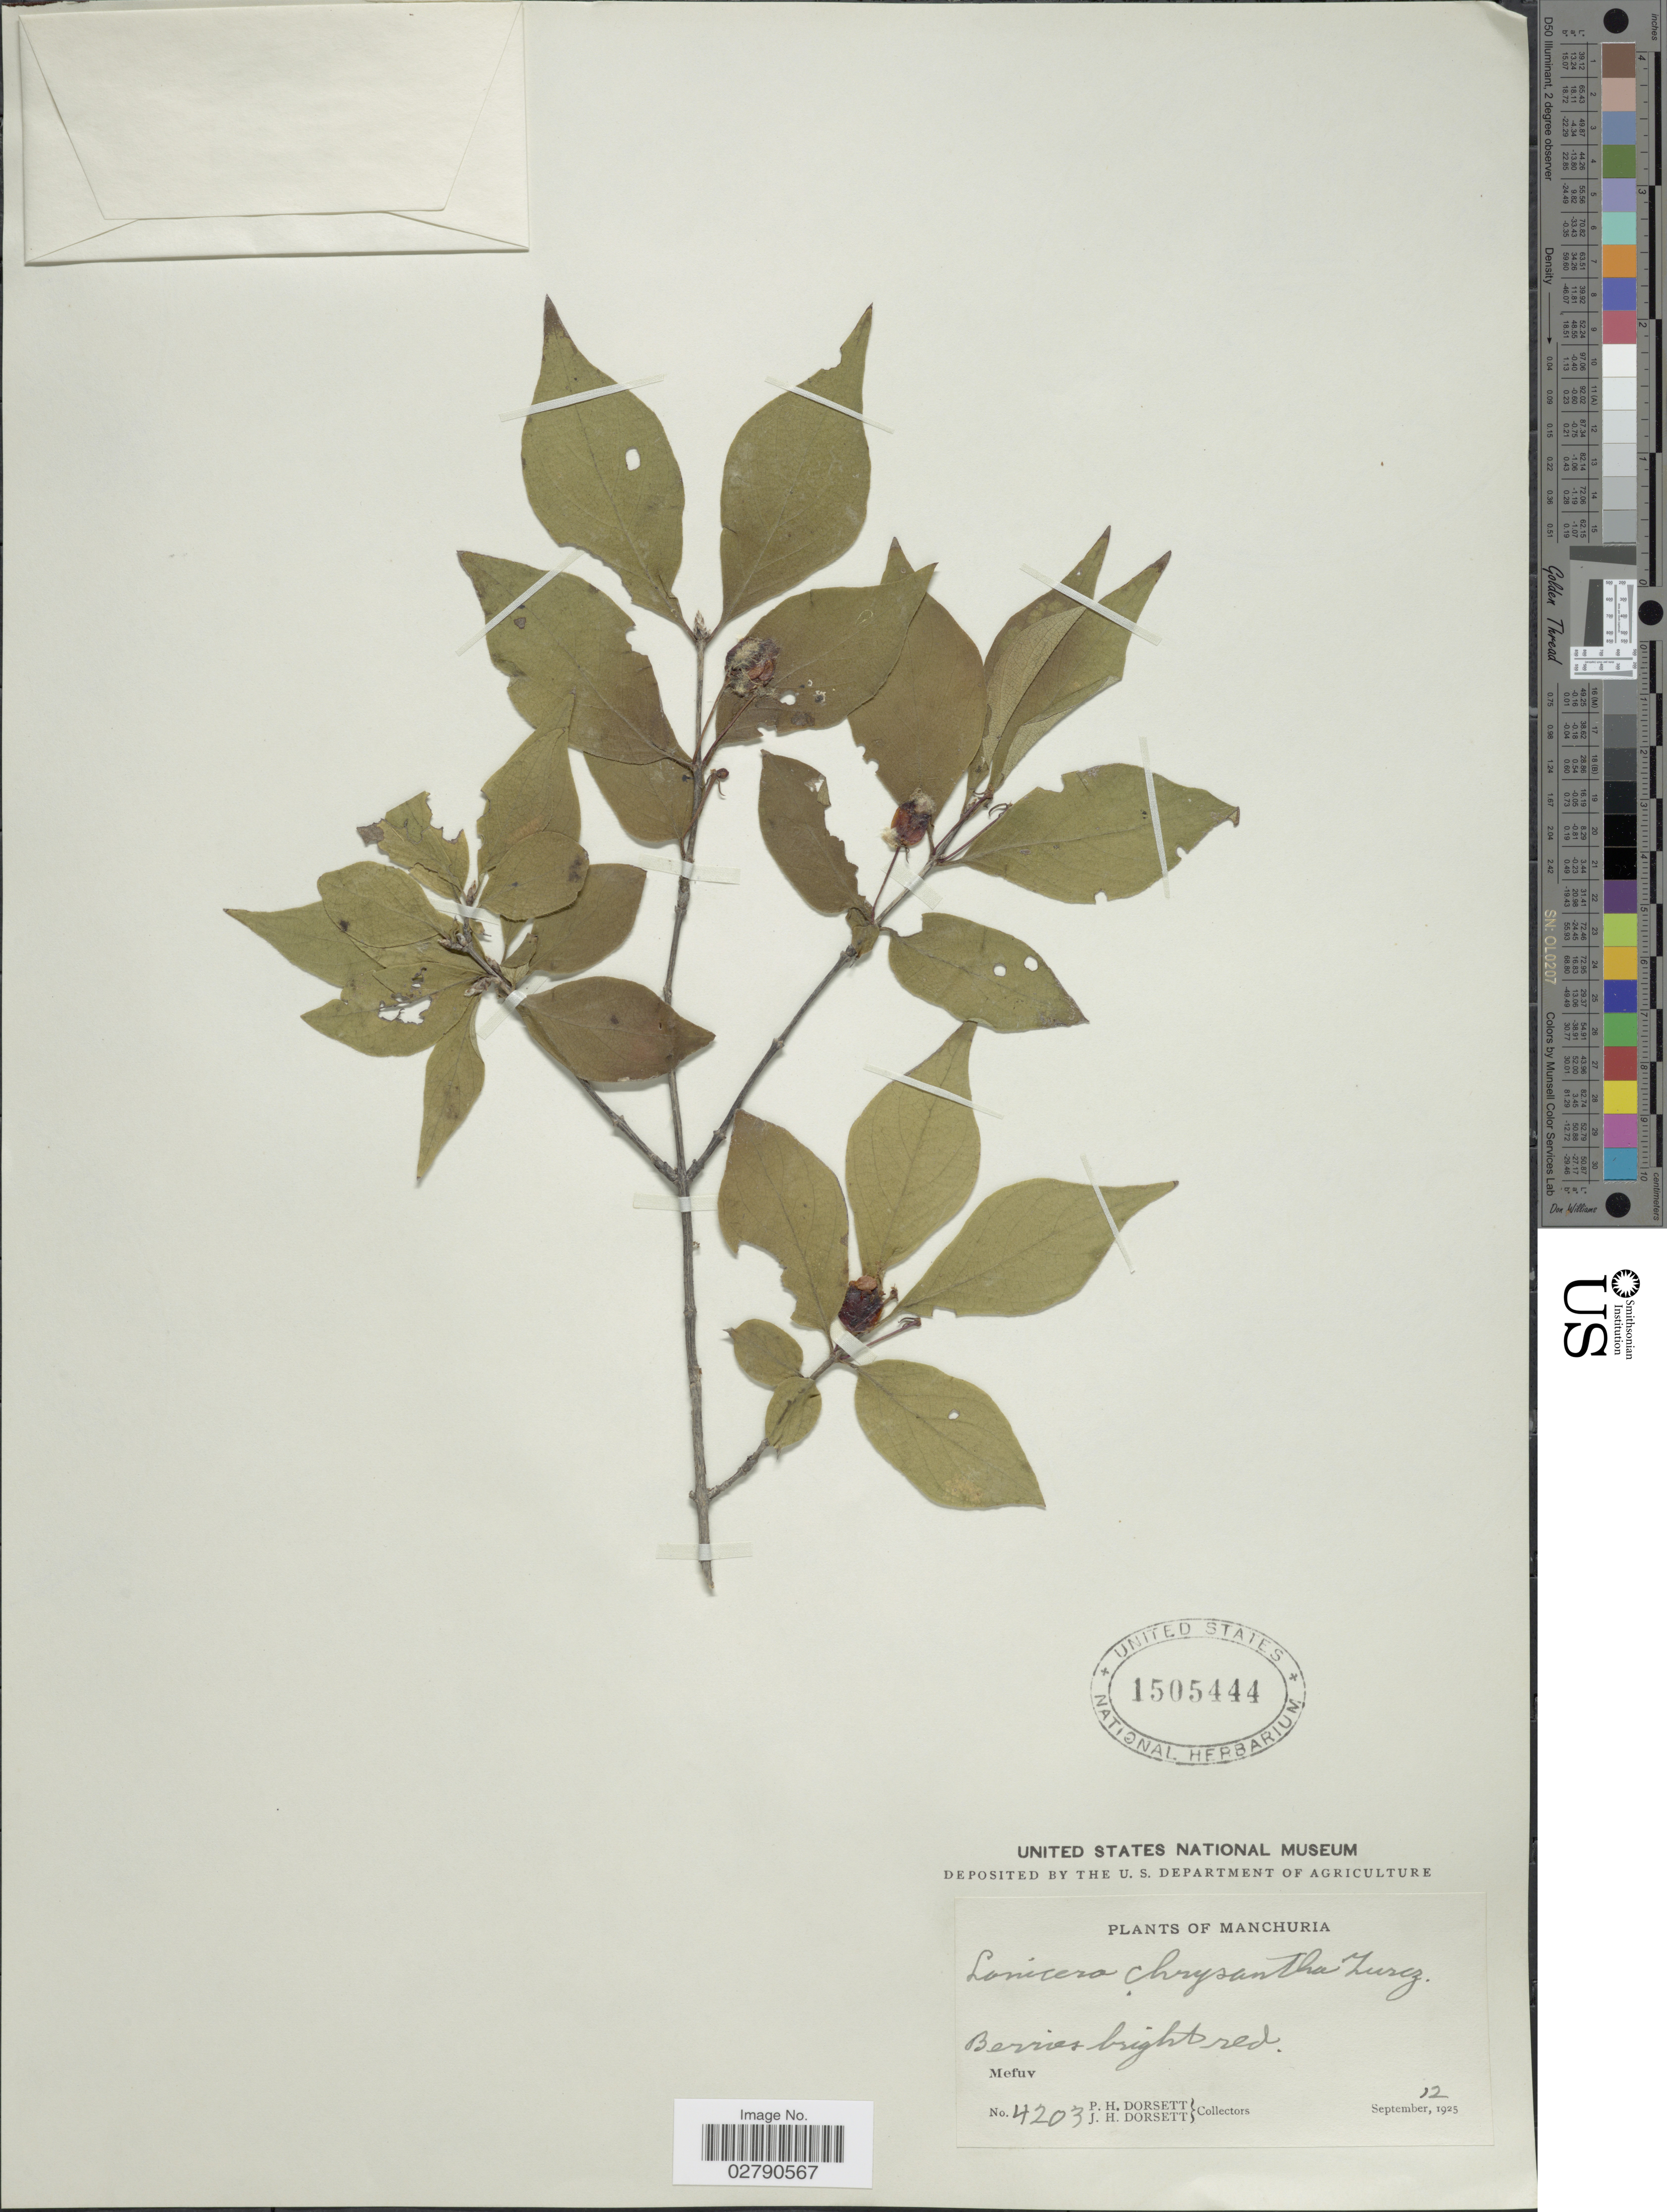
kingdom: Plantae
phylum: Tracheophyta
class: Magnoliopsida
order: Dipsacales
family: Caprifoliaceae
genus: Lonicera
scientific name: Lonicera chrysantha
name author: Turcz. ex Ledeb.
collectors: P. H. Dorsett & J. Dorsett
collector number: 4203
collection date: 1925-09-12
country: China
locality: Manchuria. Mefuv.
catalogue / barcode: US 1505444